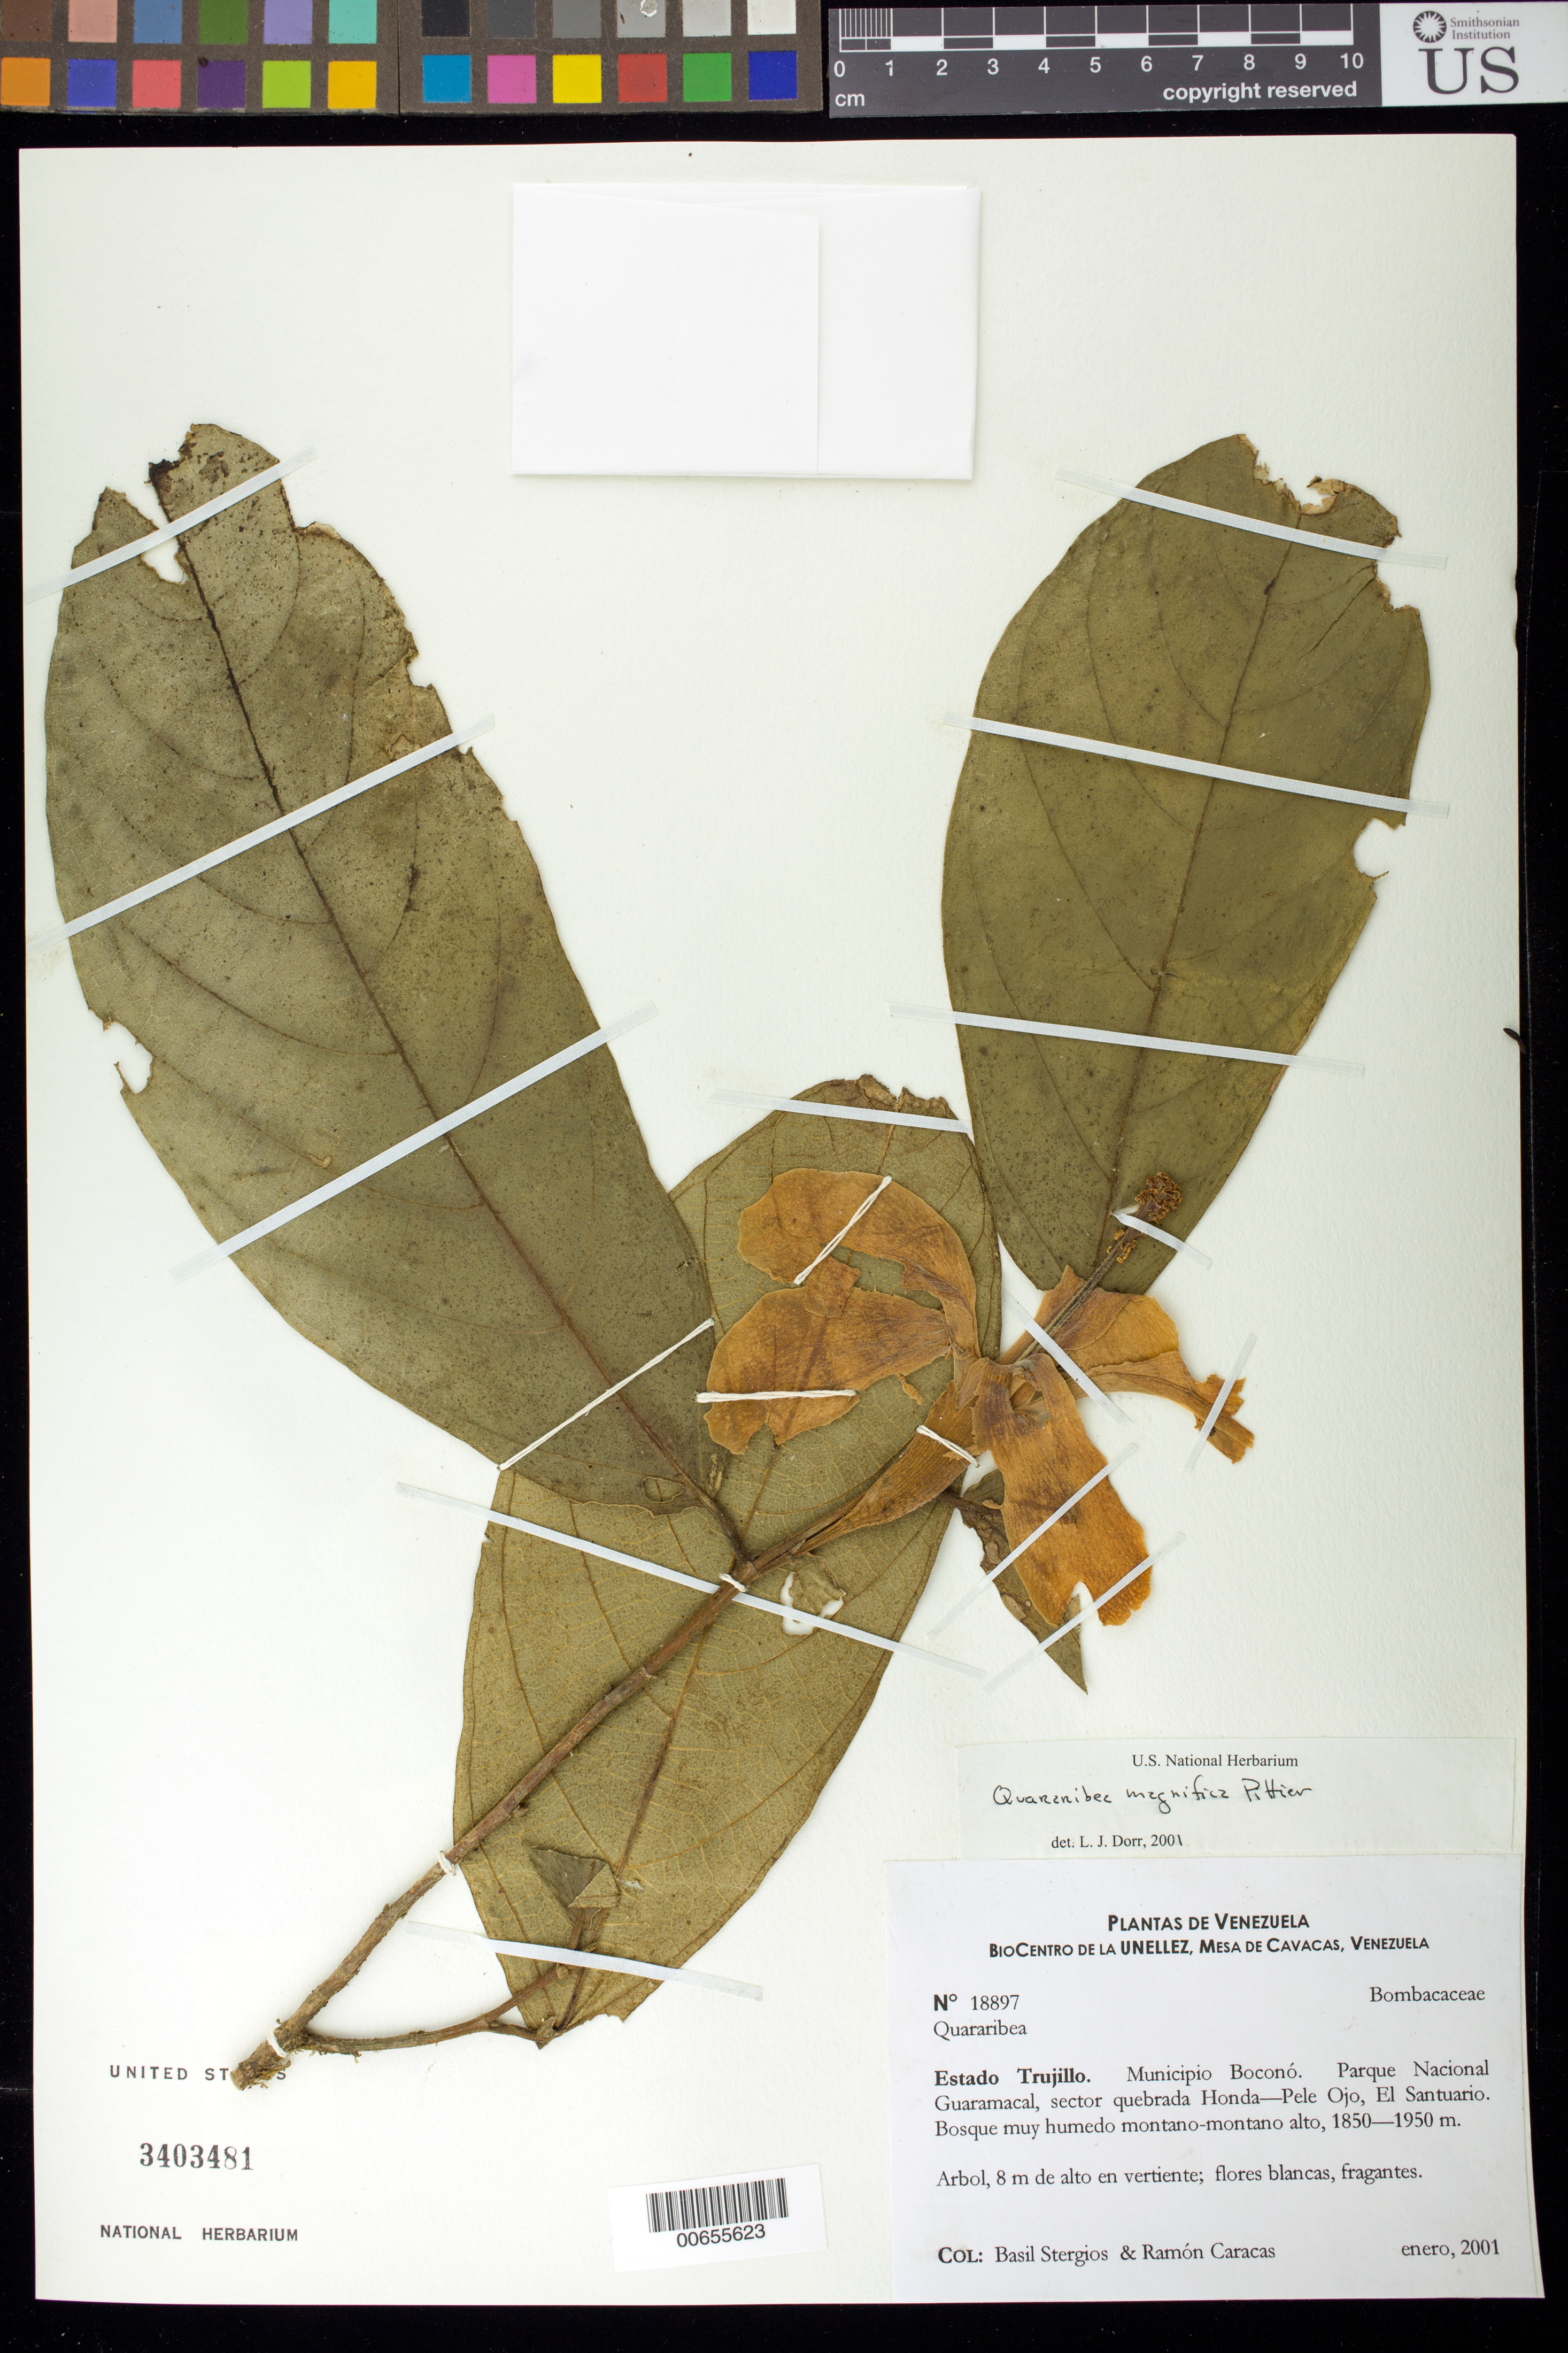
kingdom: Plantae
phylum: Tracheophyta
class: Magnoliopsida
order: Malvales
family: Malvaceae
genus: Quararibea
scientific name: Quararibea magnifica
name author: Pittier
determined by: Dorr, L. J., (BOT), Smithsonian Institution - National Museum of Natural History (UNITED STATES)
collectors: B. G. Stergios & R. Caracas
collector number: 18897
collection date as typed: Jan 2001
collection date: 2001-01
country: Venezuela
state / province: Trujillo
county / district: Boconó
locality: Parque Nacional Guaramacal, sector quebrada Honda-Pele Ojo, El Santuario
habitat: Bosque muy húmedo montano-montano alto.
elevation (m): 1850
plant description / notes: F, NY, PORT, US, VEN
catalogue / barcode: US 3403481